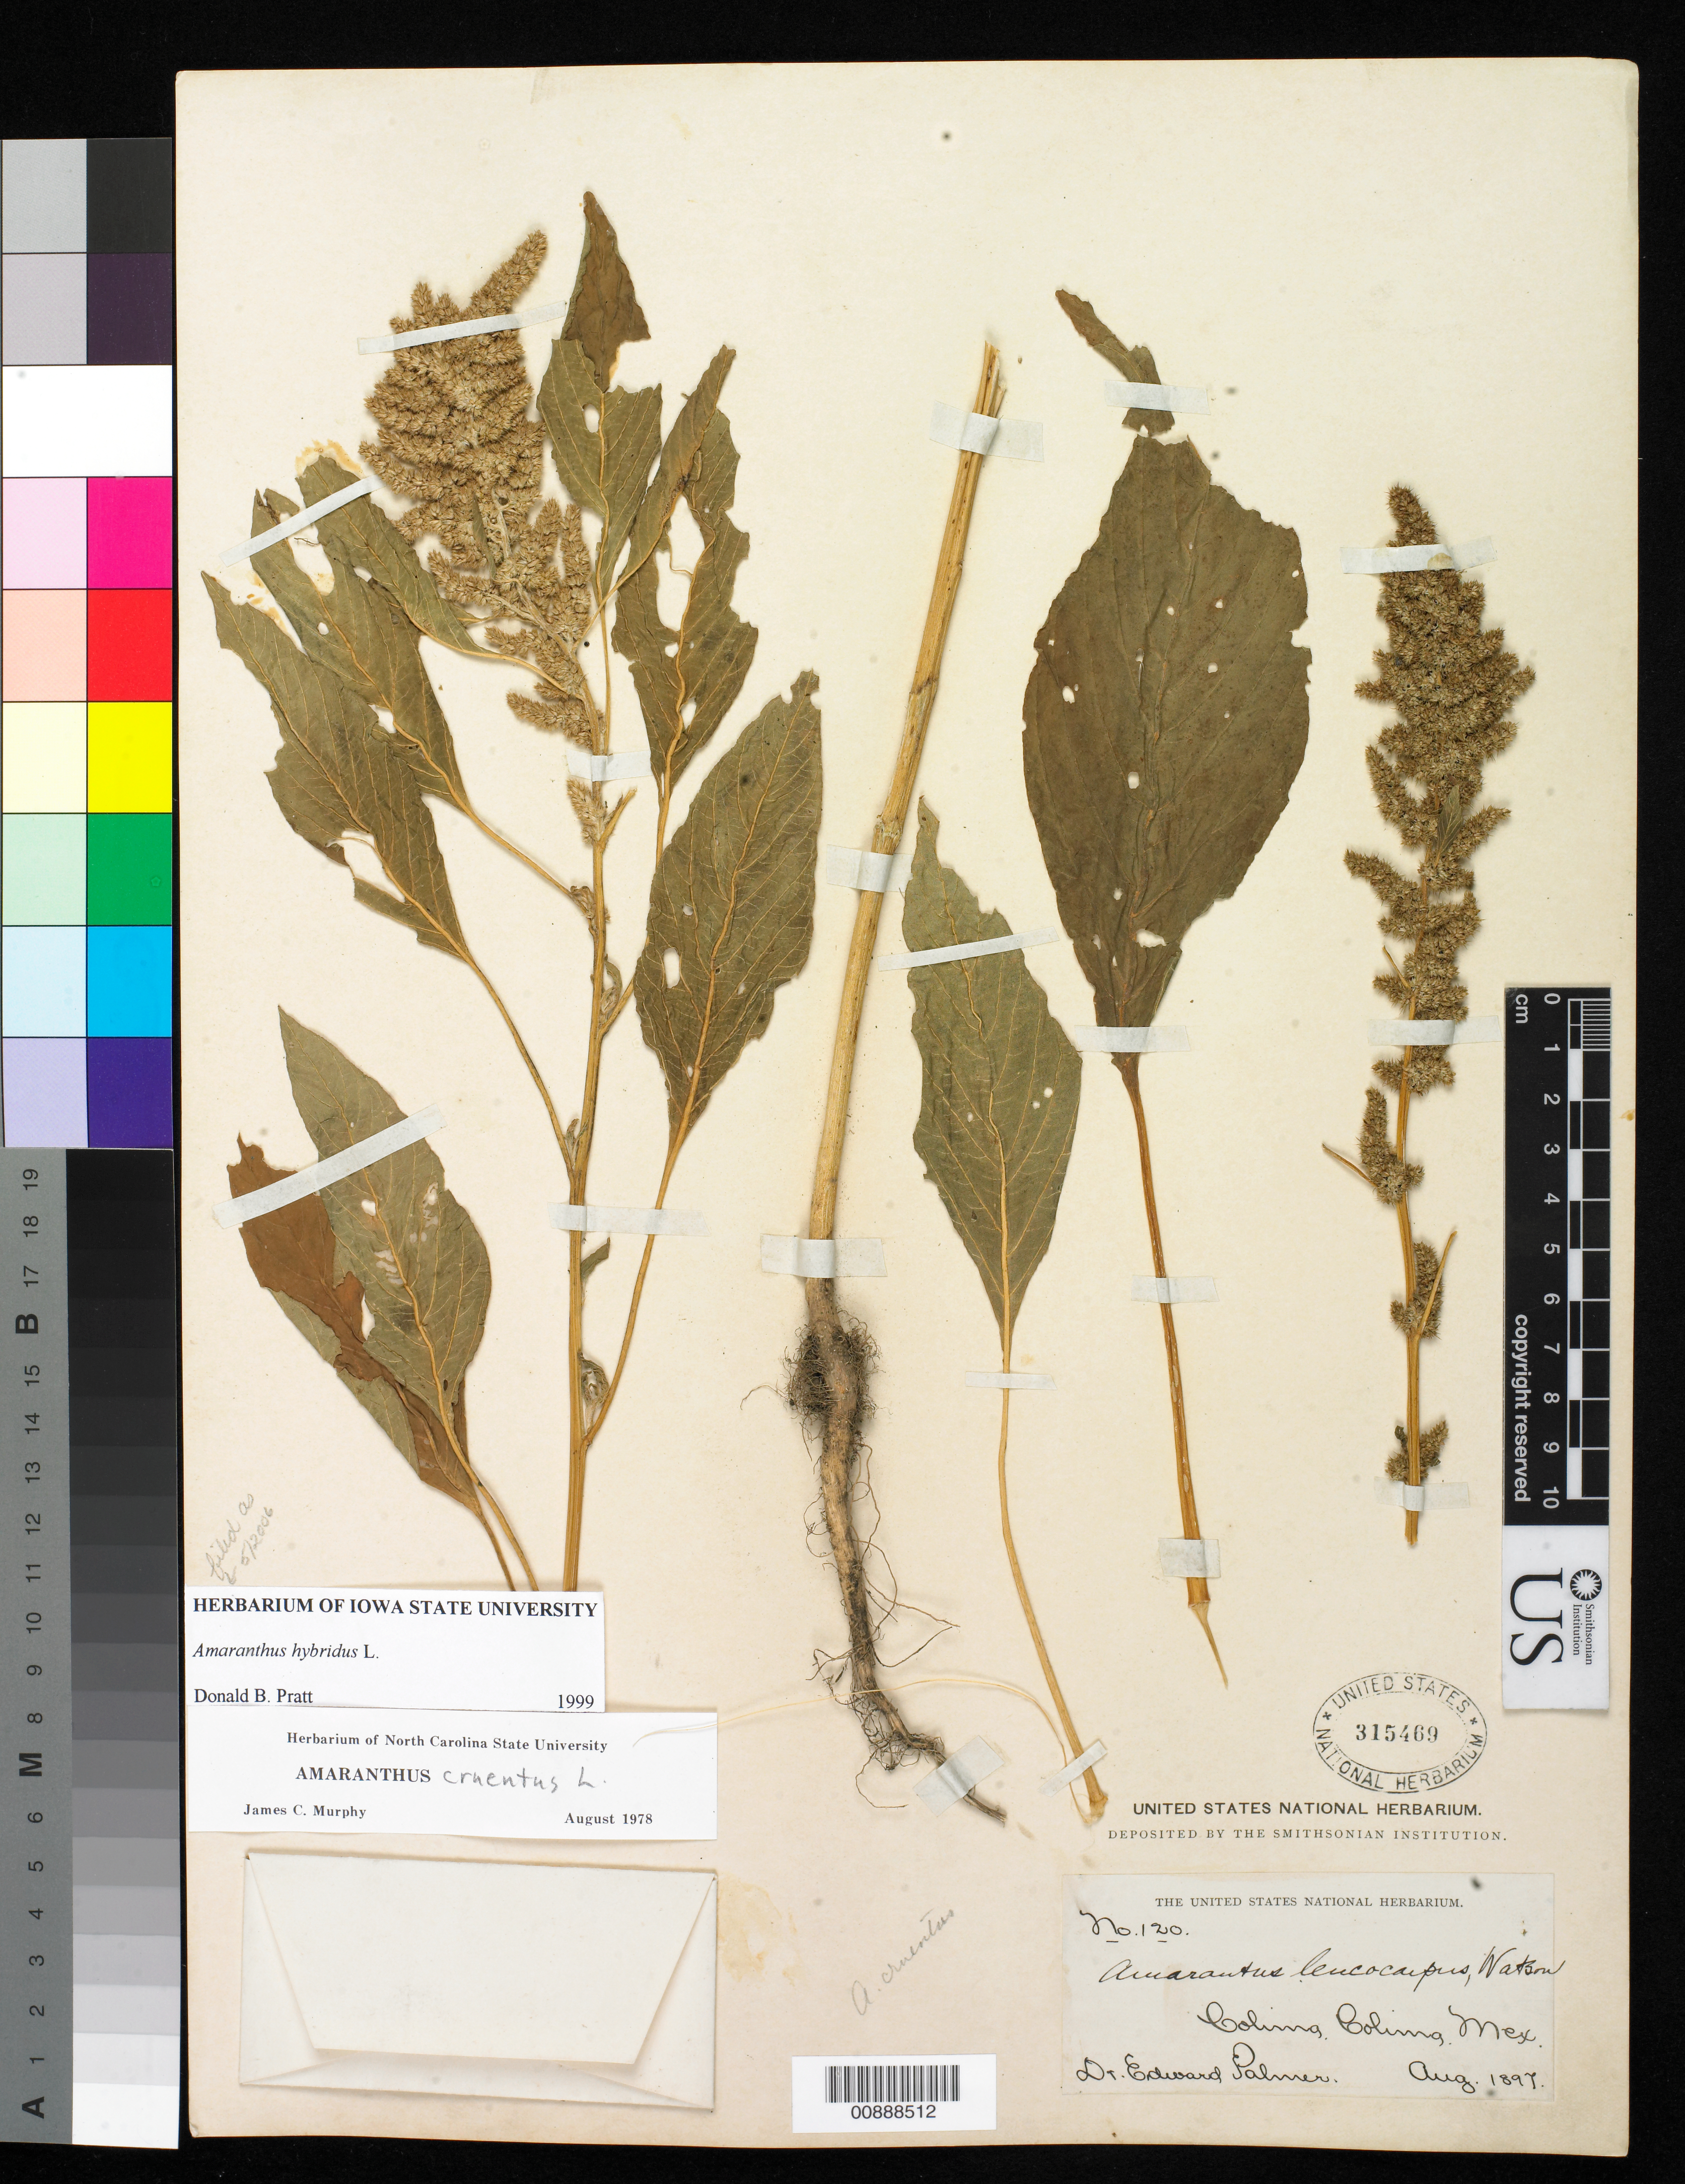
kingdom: Plantae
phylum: Tracheophyta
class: Magnoliopsida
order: Caryophyllales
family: Amaranthaceae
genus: Amaranthus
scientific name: Amaranthus hybridus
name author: L.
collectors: E. Palmer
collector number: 120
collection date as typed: Aug 1897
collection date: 1897-08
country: Mexico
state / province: Colima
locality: Colima, Colima.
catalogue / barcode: US 315469